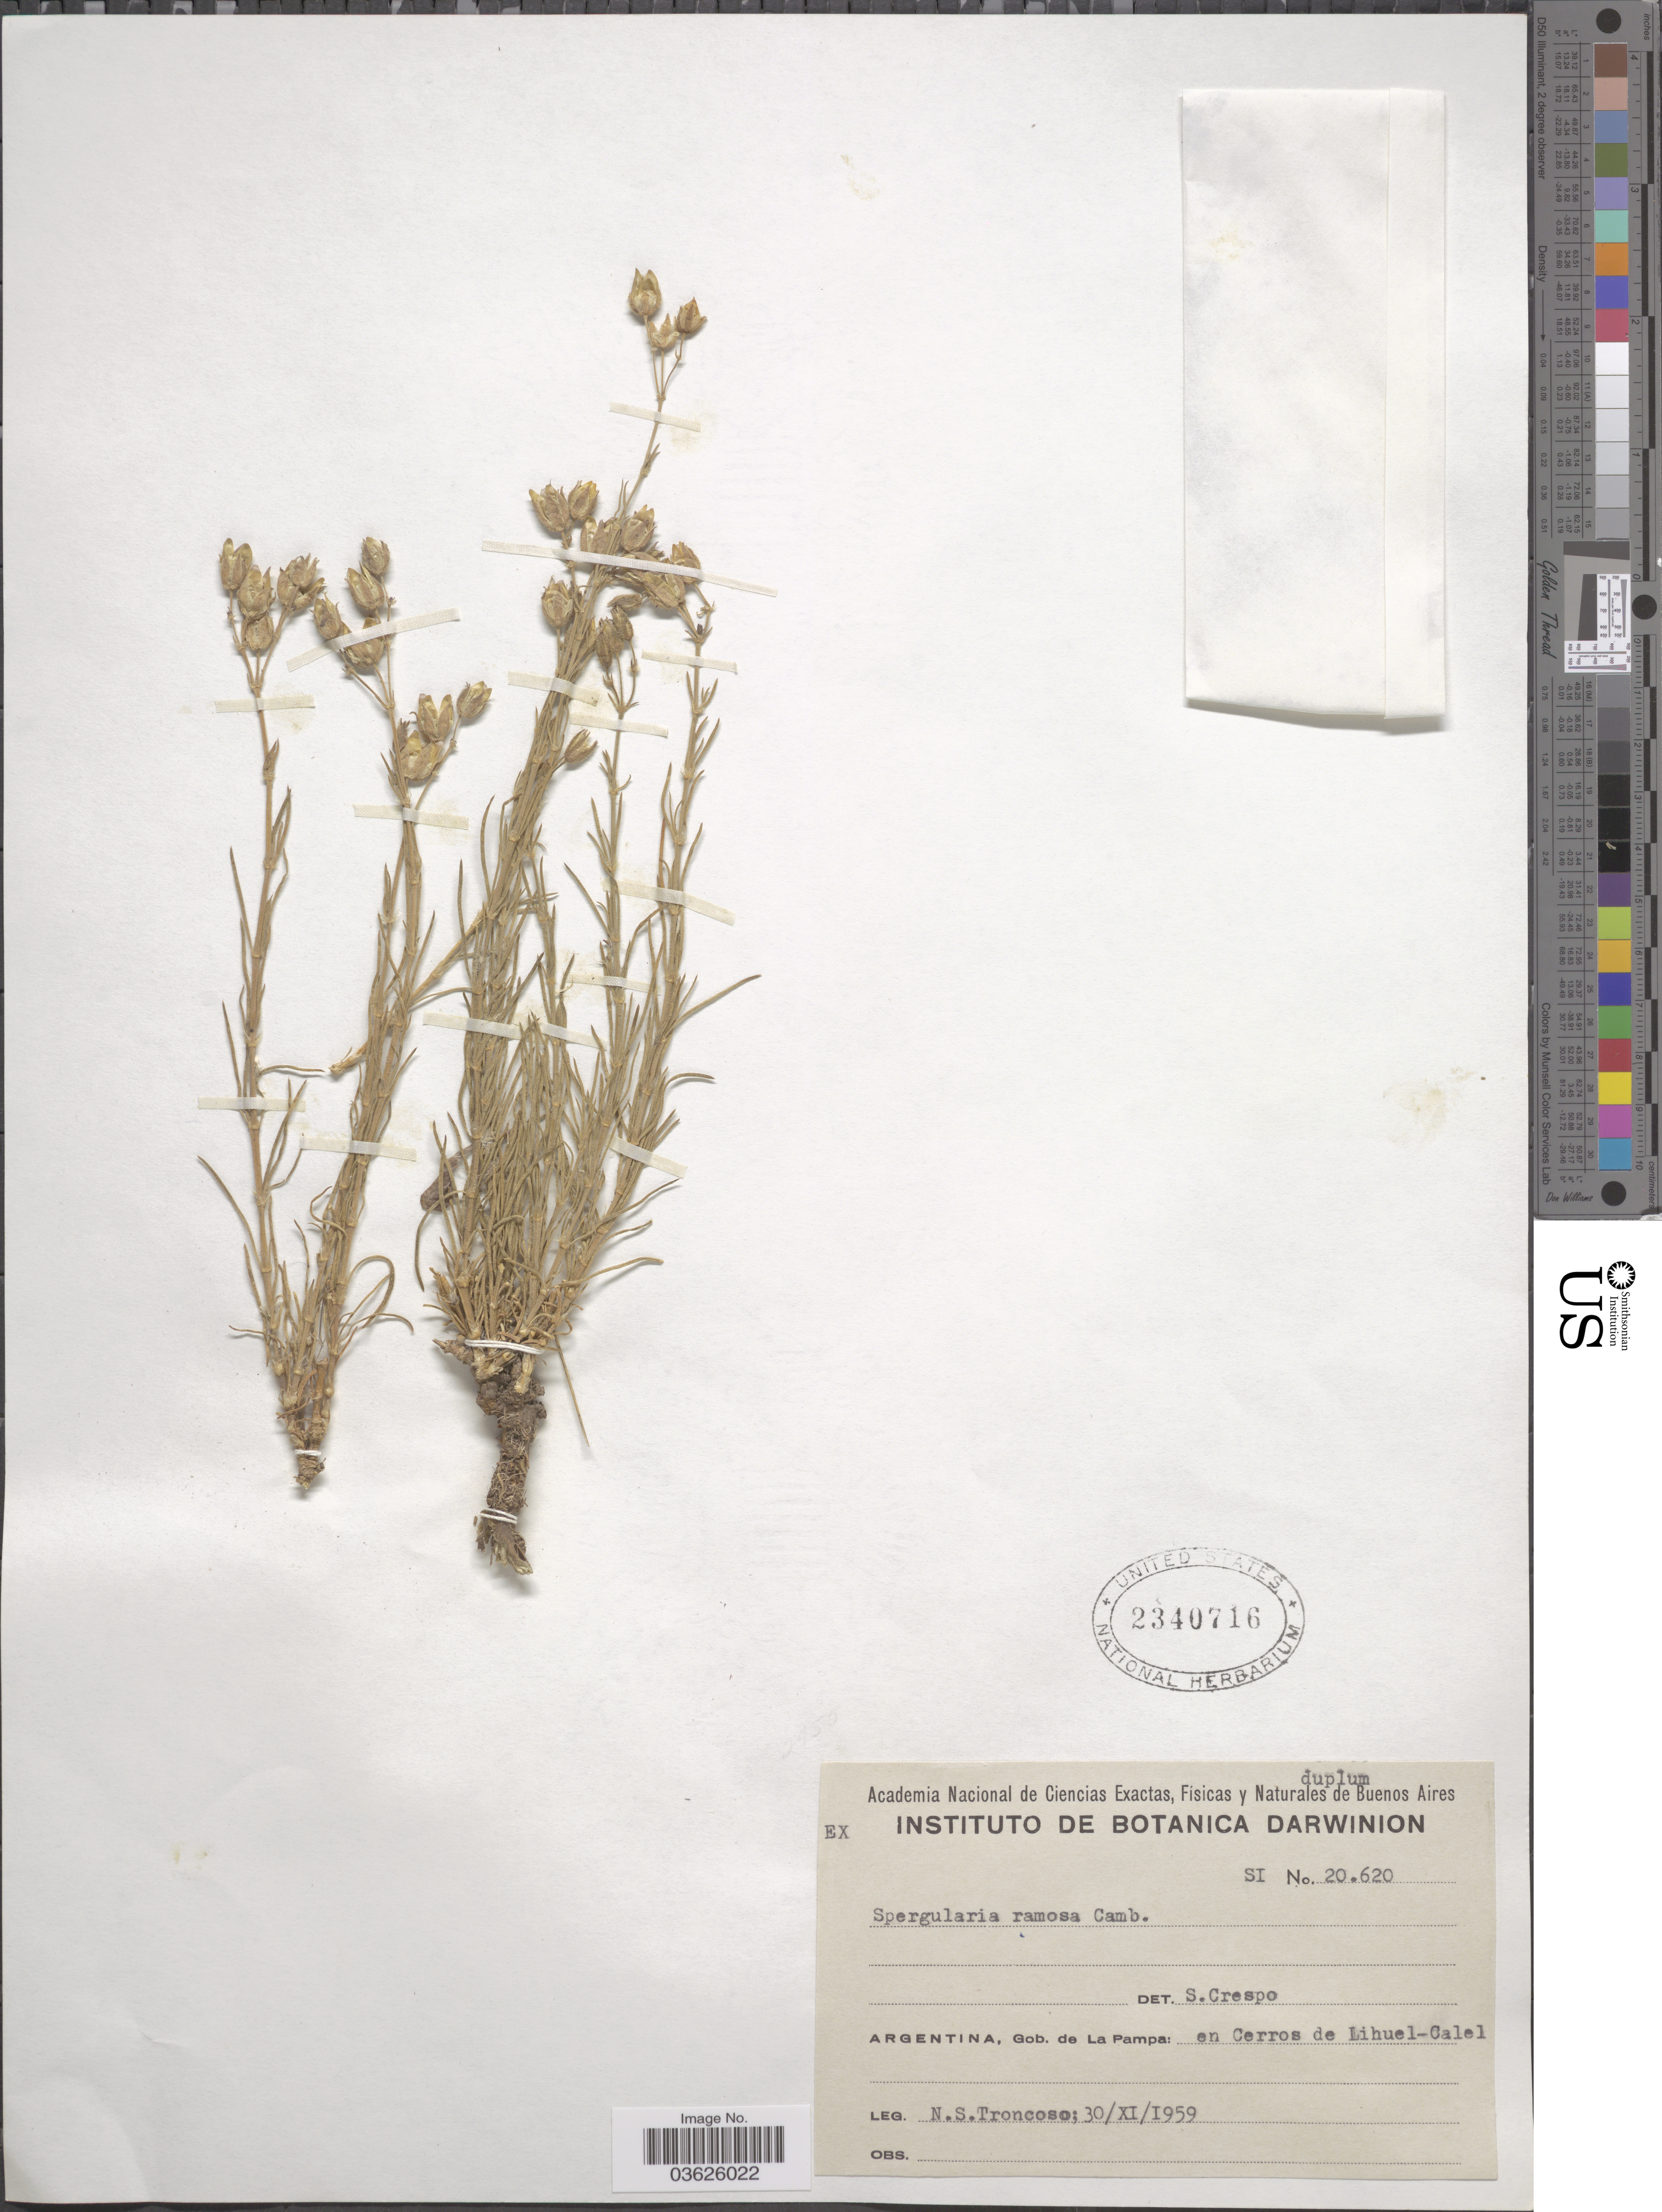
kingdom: Plantae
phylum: Tracheophyta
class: Magnoliopsida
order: Caryophyllales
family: Caryophyllaceae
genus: Spergularia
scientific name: Spergularia ramosa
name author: Cambess.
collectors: N. Troncoso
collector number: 20620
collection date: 1959-11-30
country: Argentina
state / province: La Pampa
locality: Gob. de La Pampa: en Cerros de Lihuel-Calel.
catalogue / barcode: US 2340716